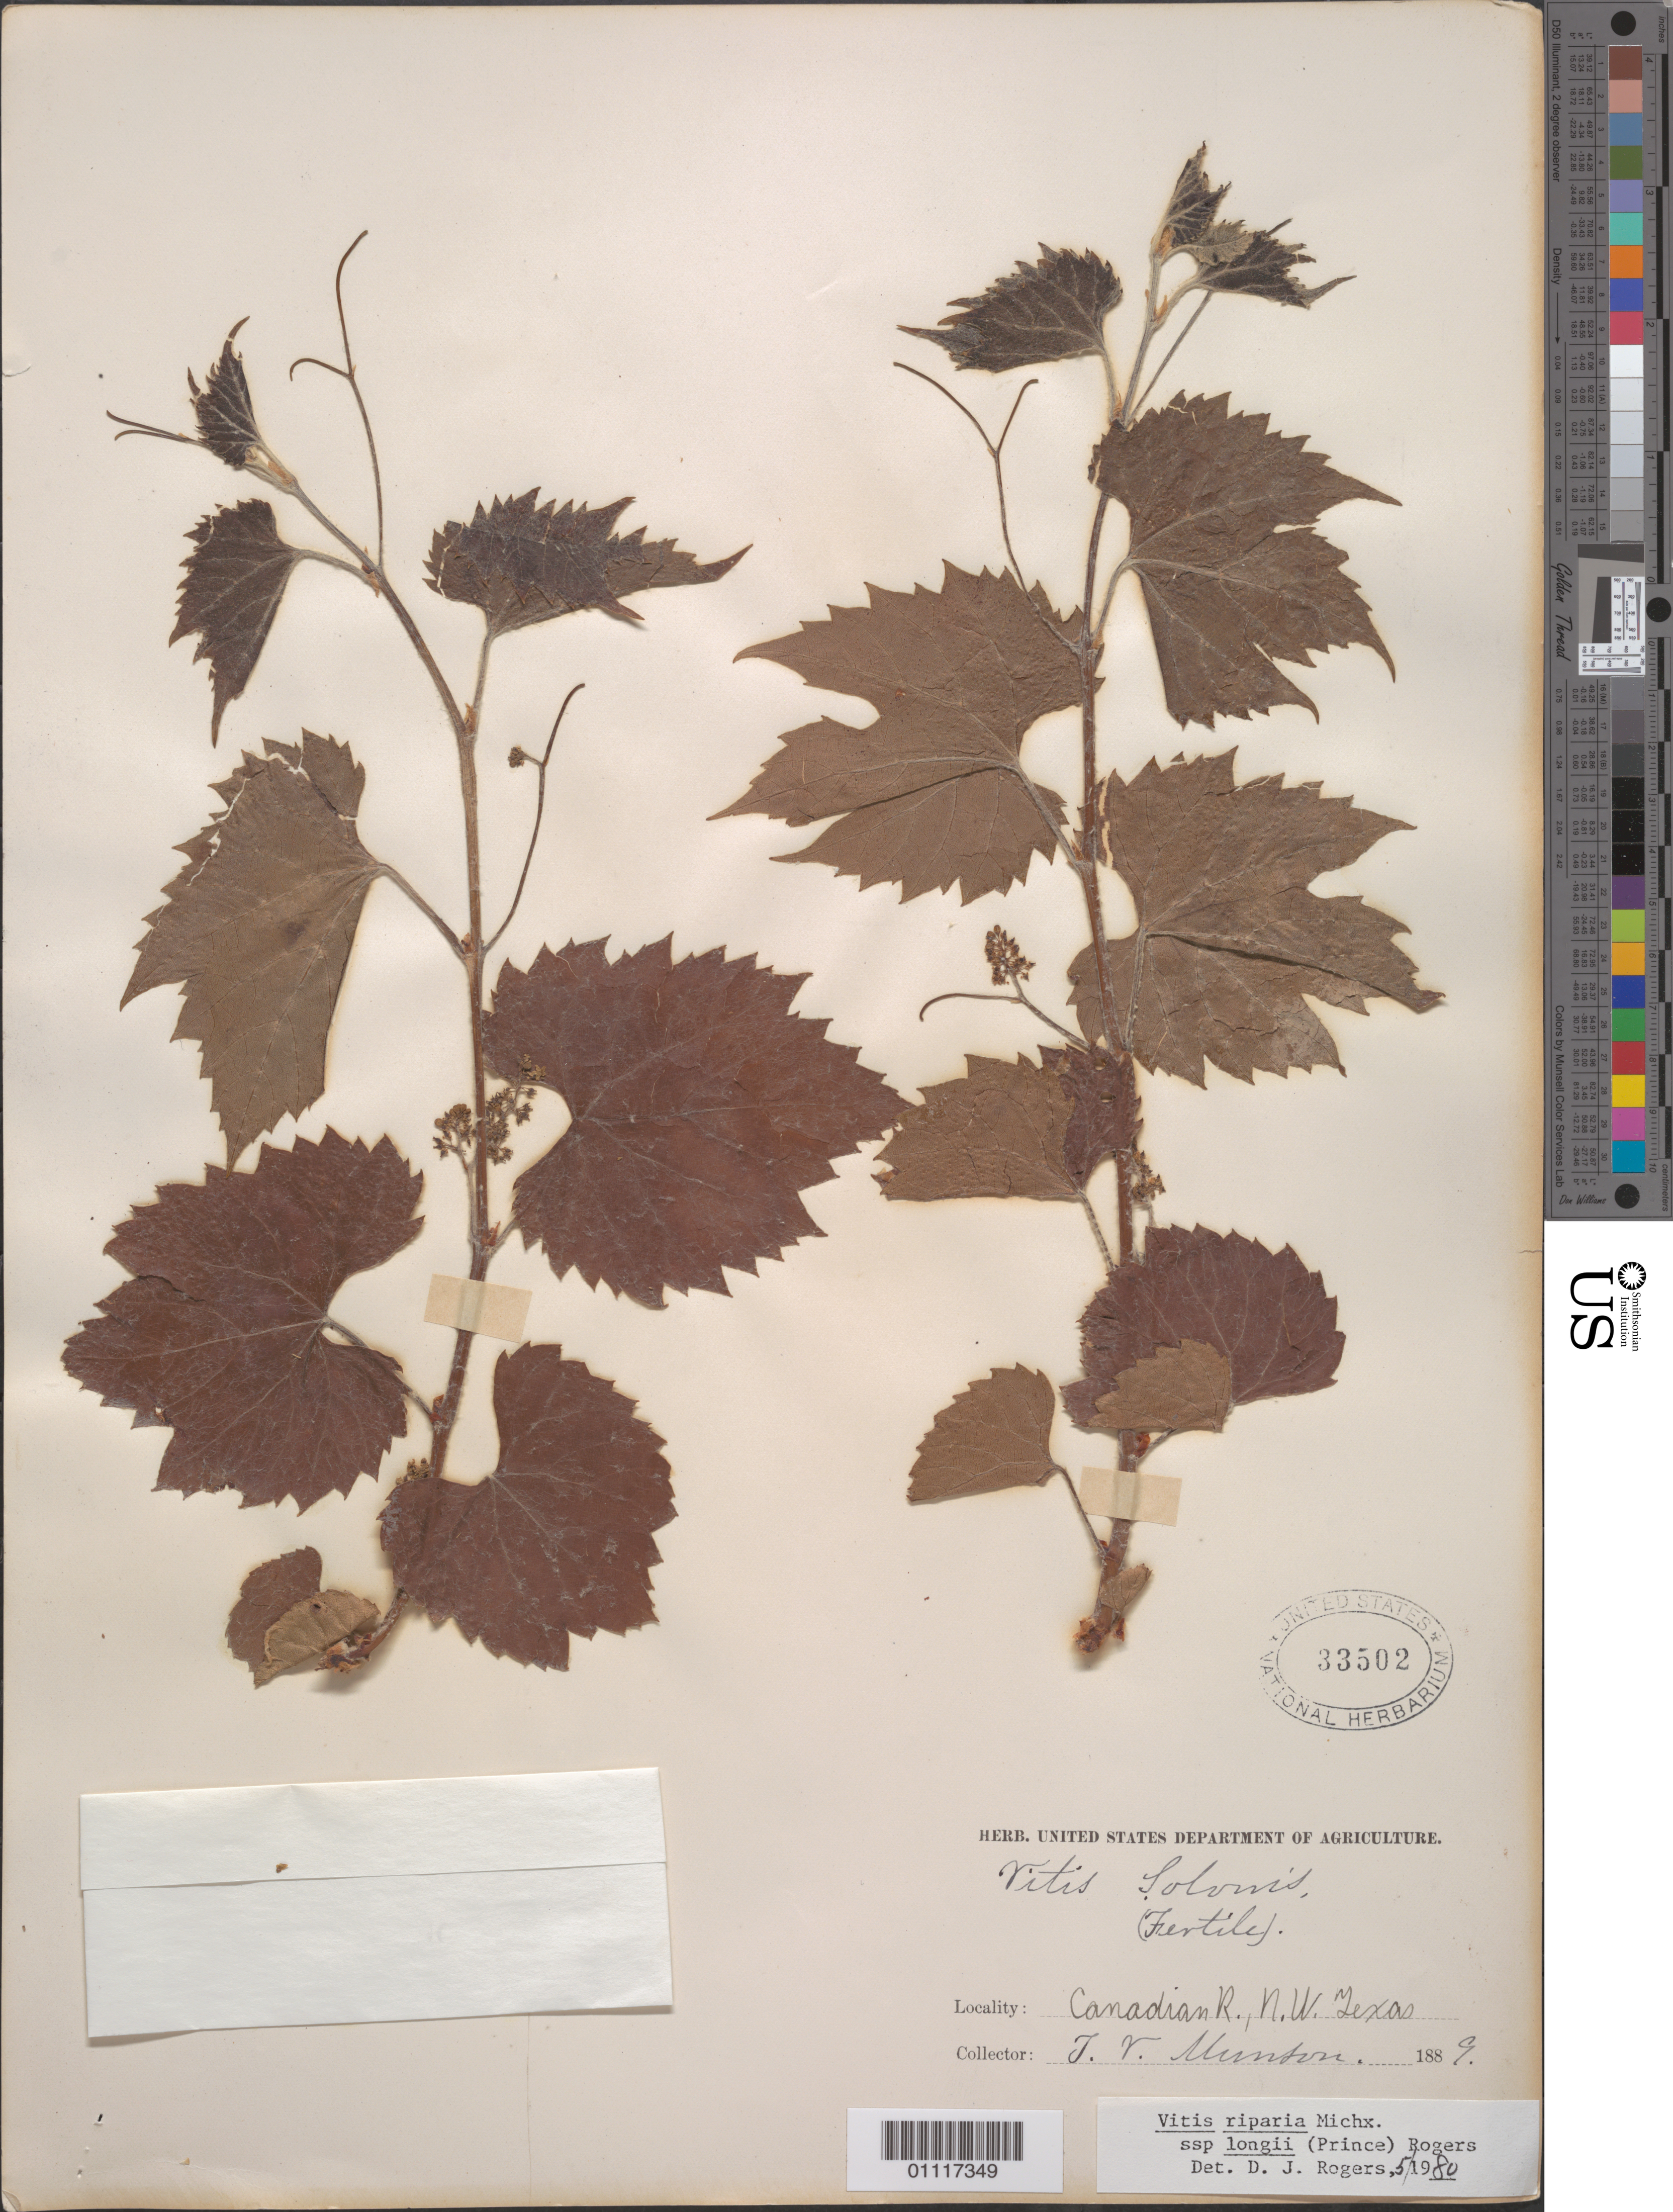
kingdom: Plantae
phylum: Tracheophyta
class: Magnoliopsida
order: Vitales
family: Vitaceae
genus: Vitis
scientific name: Vitis riparia subsp. longii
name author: (W.R. Prince & Prince) D.J. Rogers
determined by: Rogers, D. J.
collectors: T. V. Munson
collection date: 1889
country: United States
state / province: Texas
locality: Canadian River., N.W. Texas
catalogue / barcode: US 33502